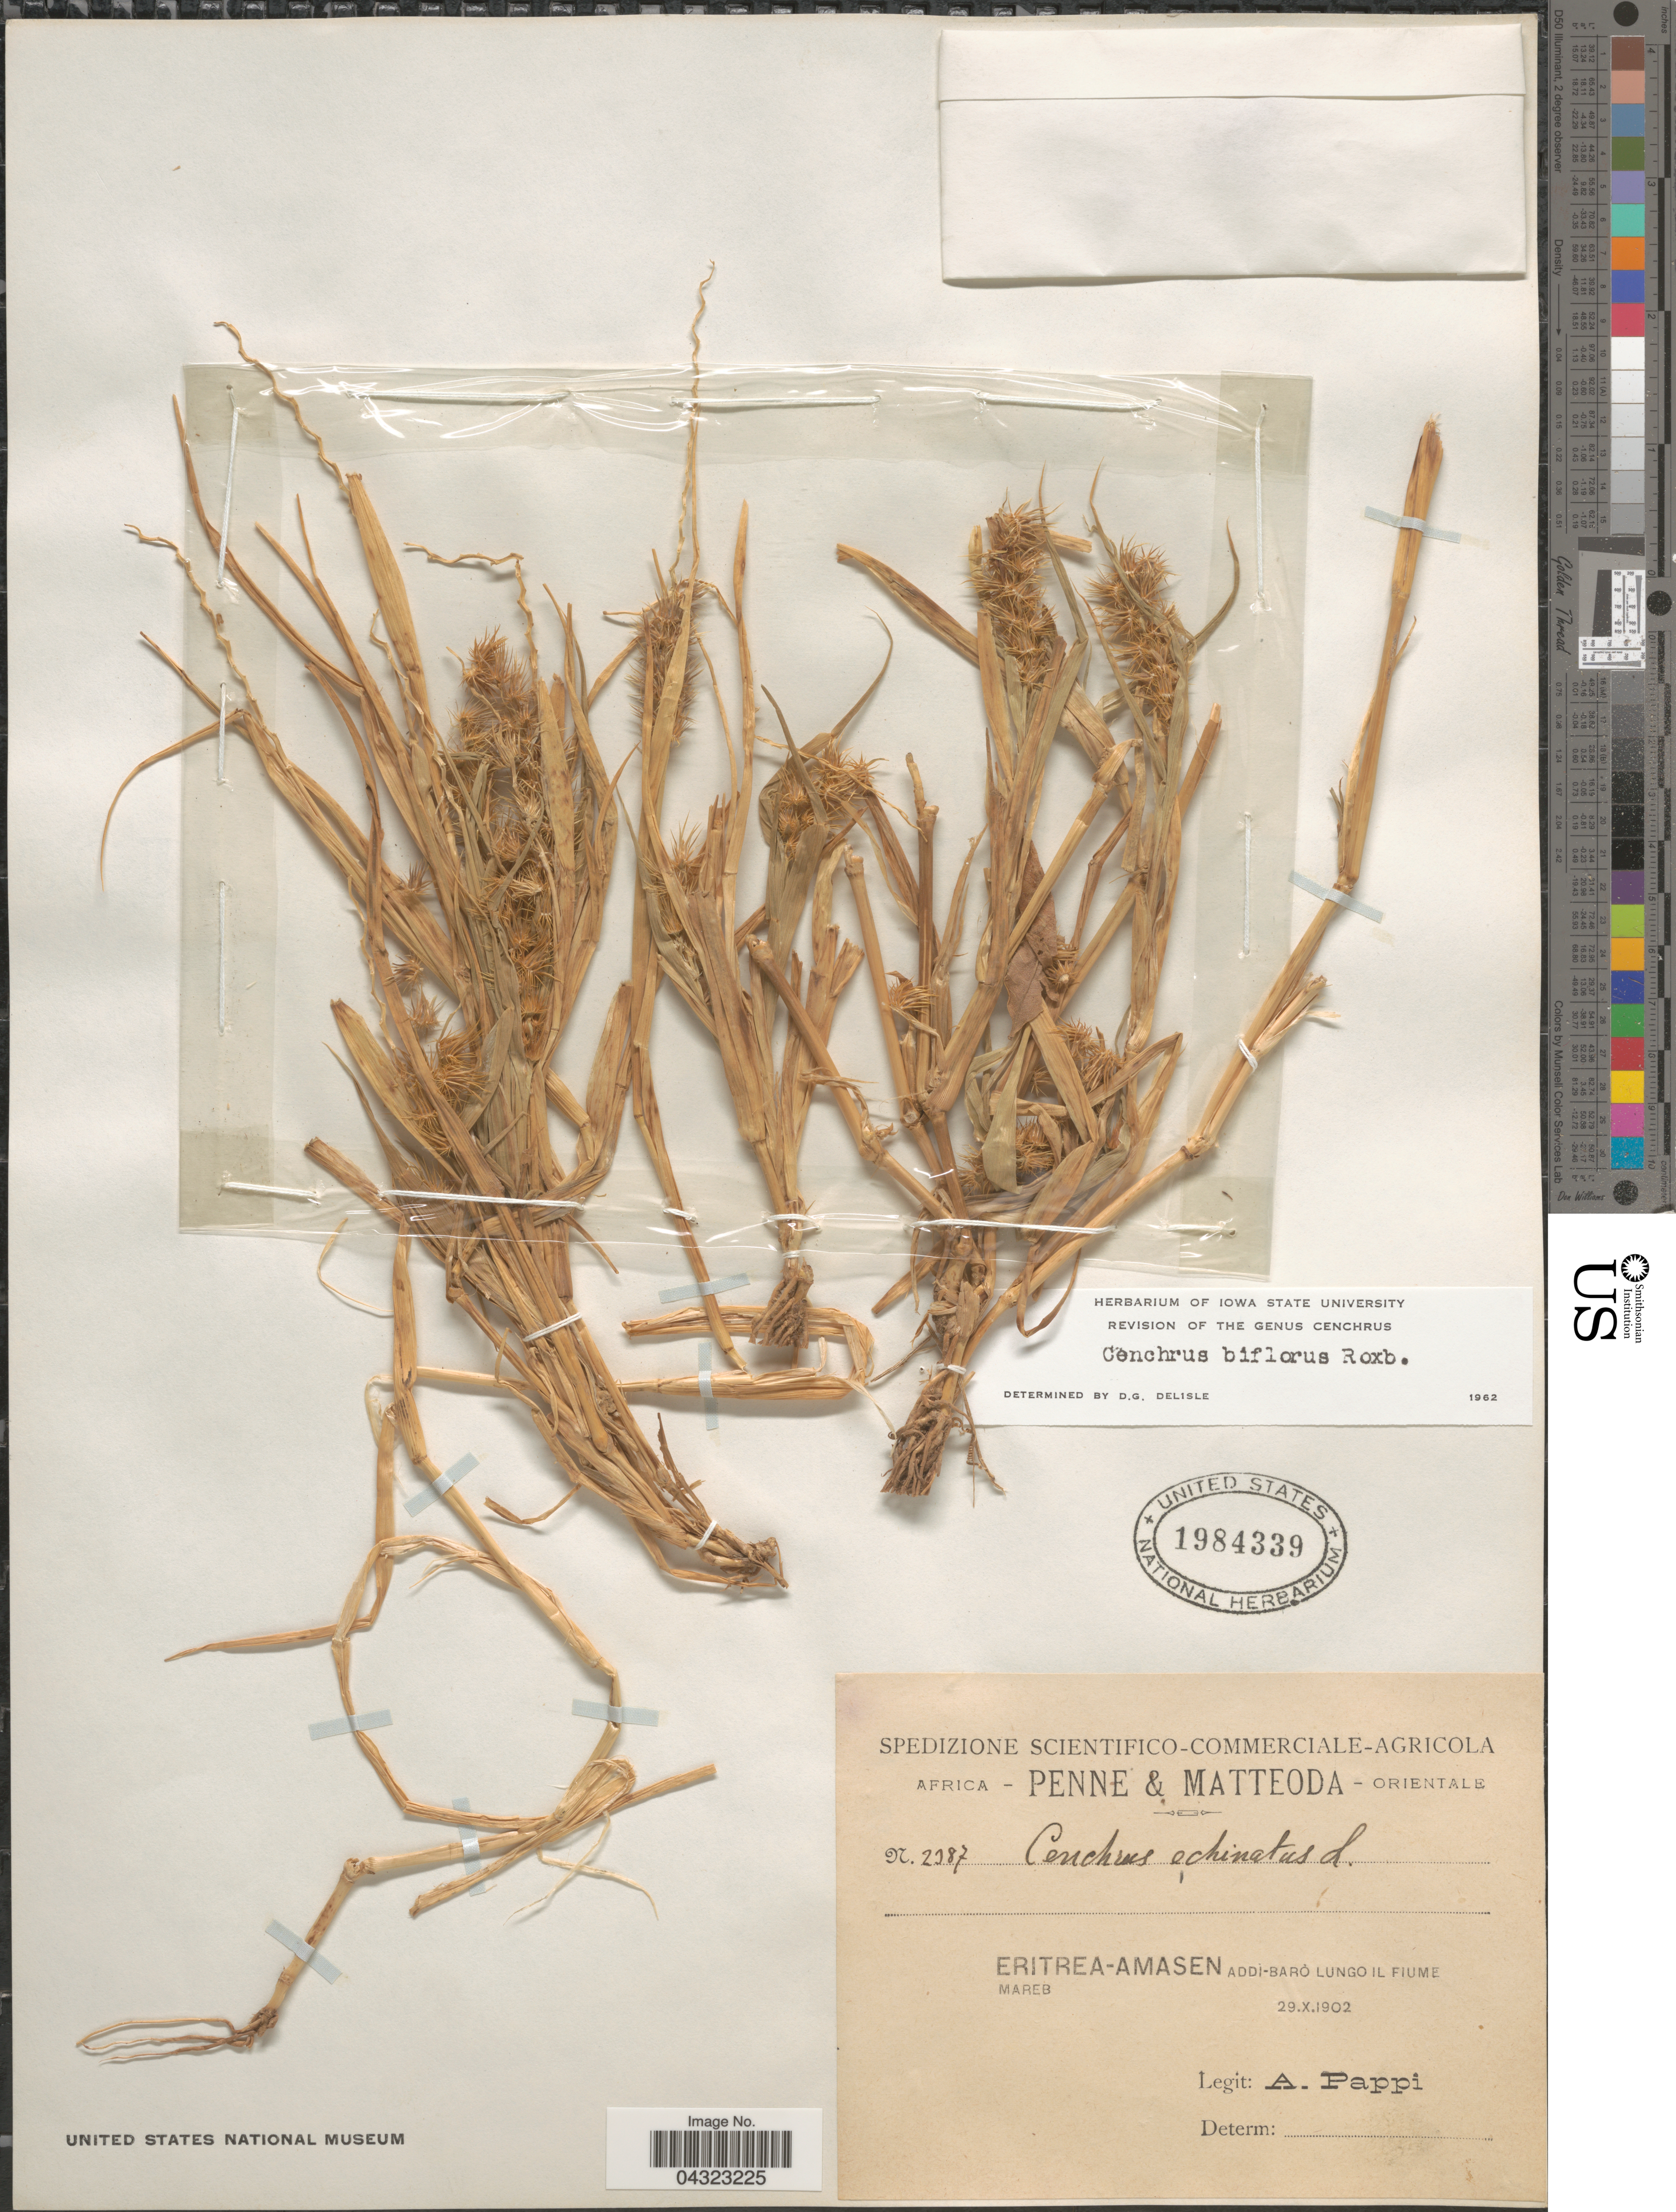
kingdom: Plantae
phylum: Tracheophyta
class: Liliopsida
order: Poales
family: Poaceae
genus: Cenchrus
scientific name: Cenchrus biflorus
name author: Roxb.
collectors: A. Pappi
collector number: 2387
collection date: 1902-10-29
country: Eritrea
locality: Amasen addi-baró lungo il fiume mareb. Africa orientale.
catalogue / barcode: US 1984339